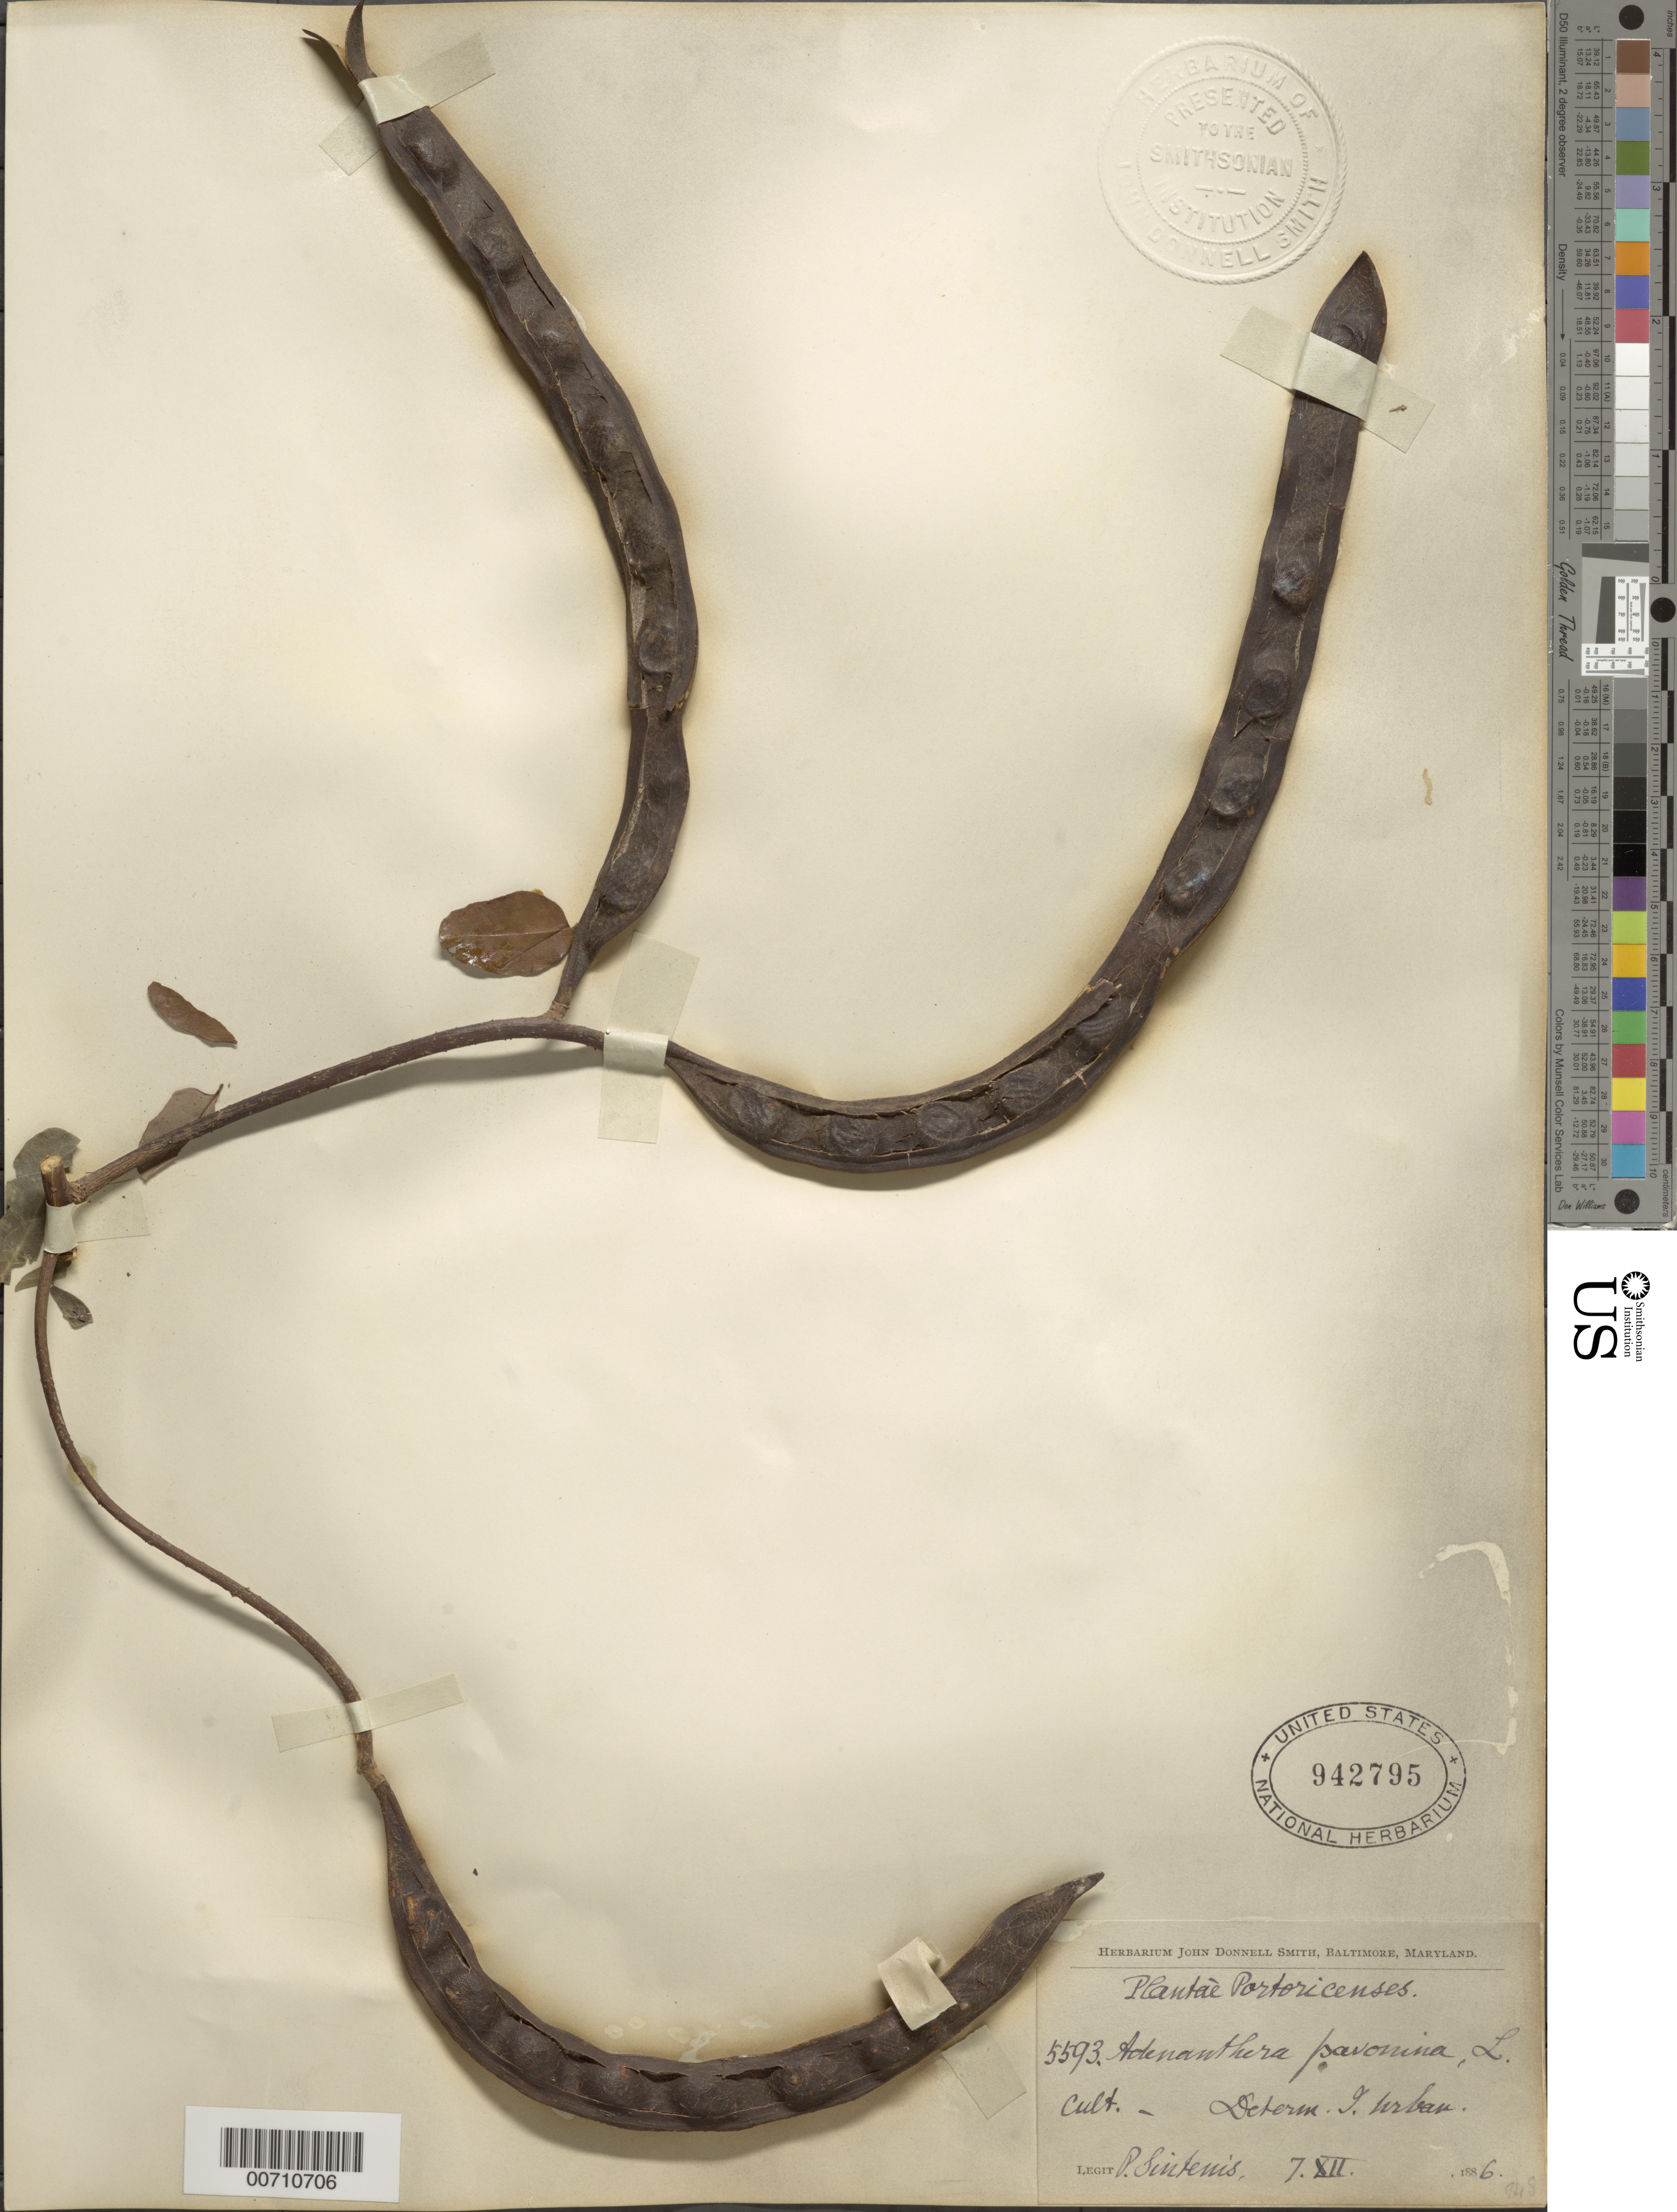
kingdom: Plantae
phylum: Tracheophyta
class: Magnoliopsida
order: Fabales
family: Fabaceae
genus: Adenanthera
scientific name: Adenanthera pavonina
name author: L.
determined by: Urban, Ignatz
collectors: P. Sintenis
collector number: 5593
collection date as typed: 07 Dec 1886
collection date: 1886-12-07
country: Puerto Rico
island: Greater Antilles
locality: Sierra de Naguabo ad Rio Blanco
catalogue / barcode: US 942795